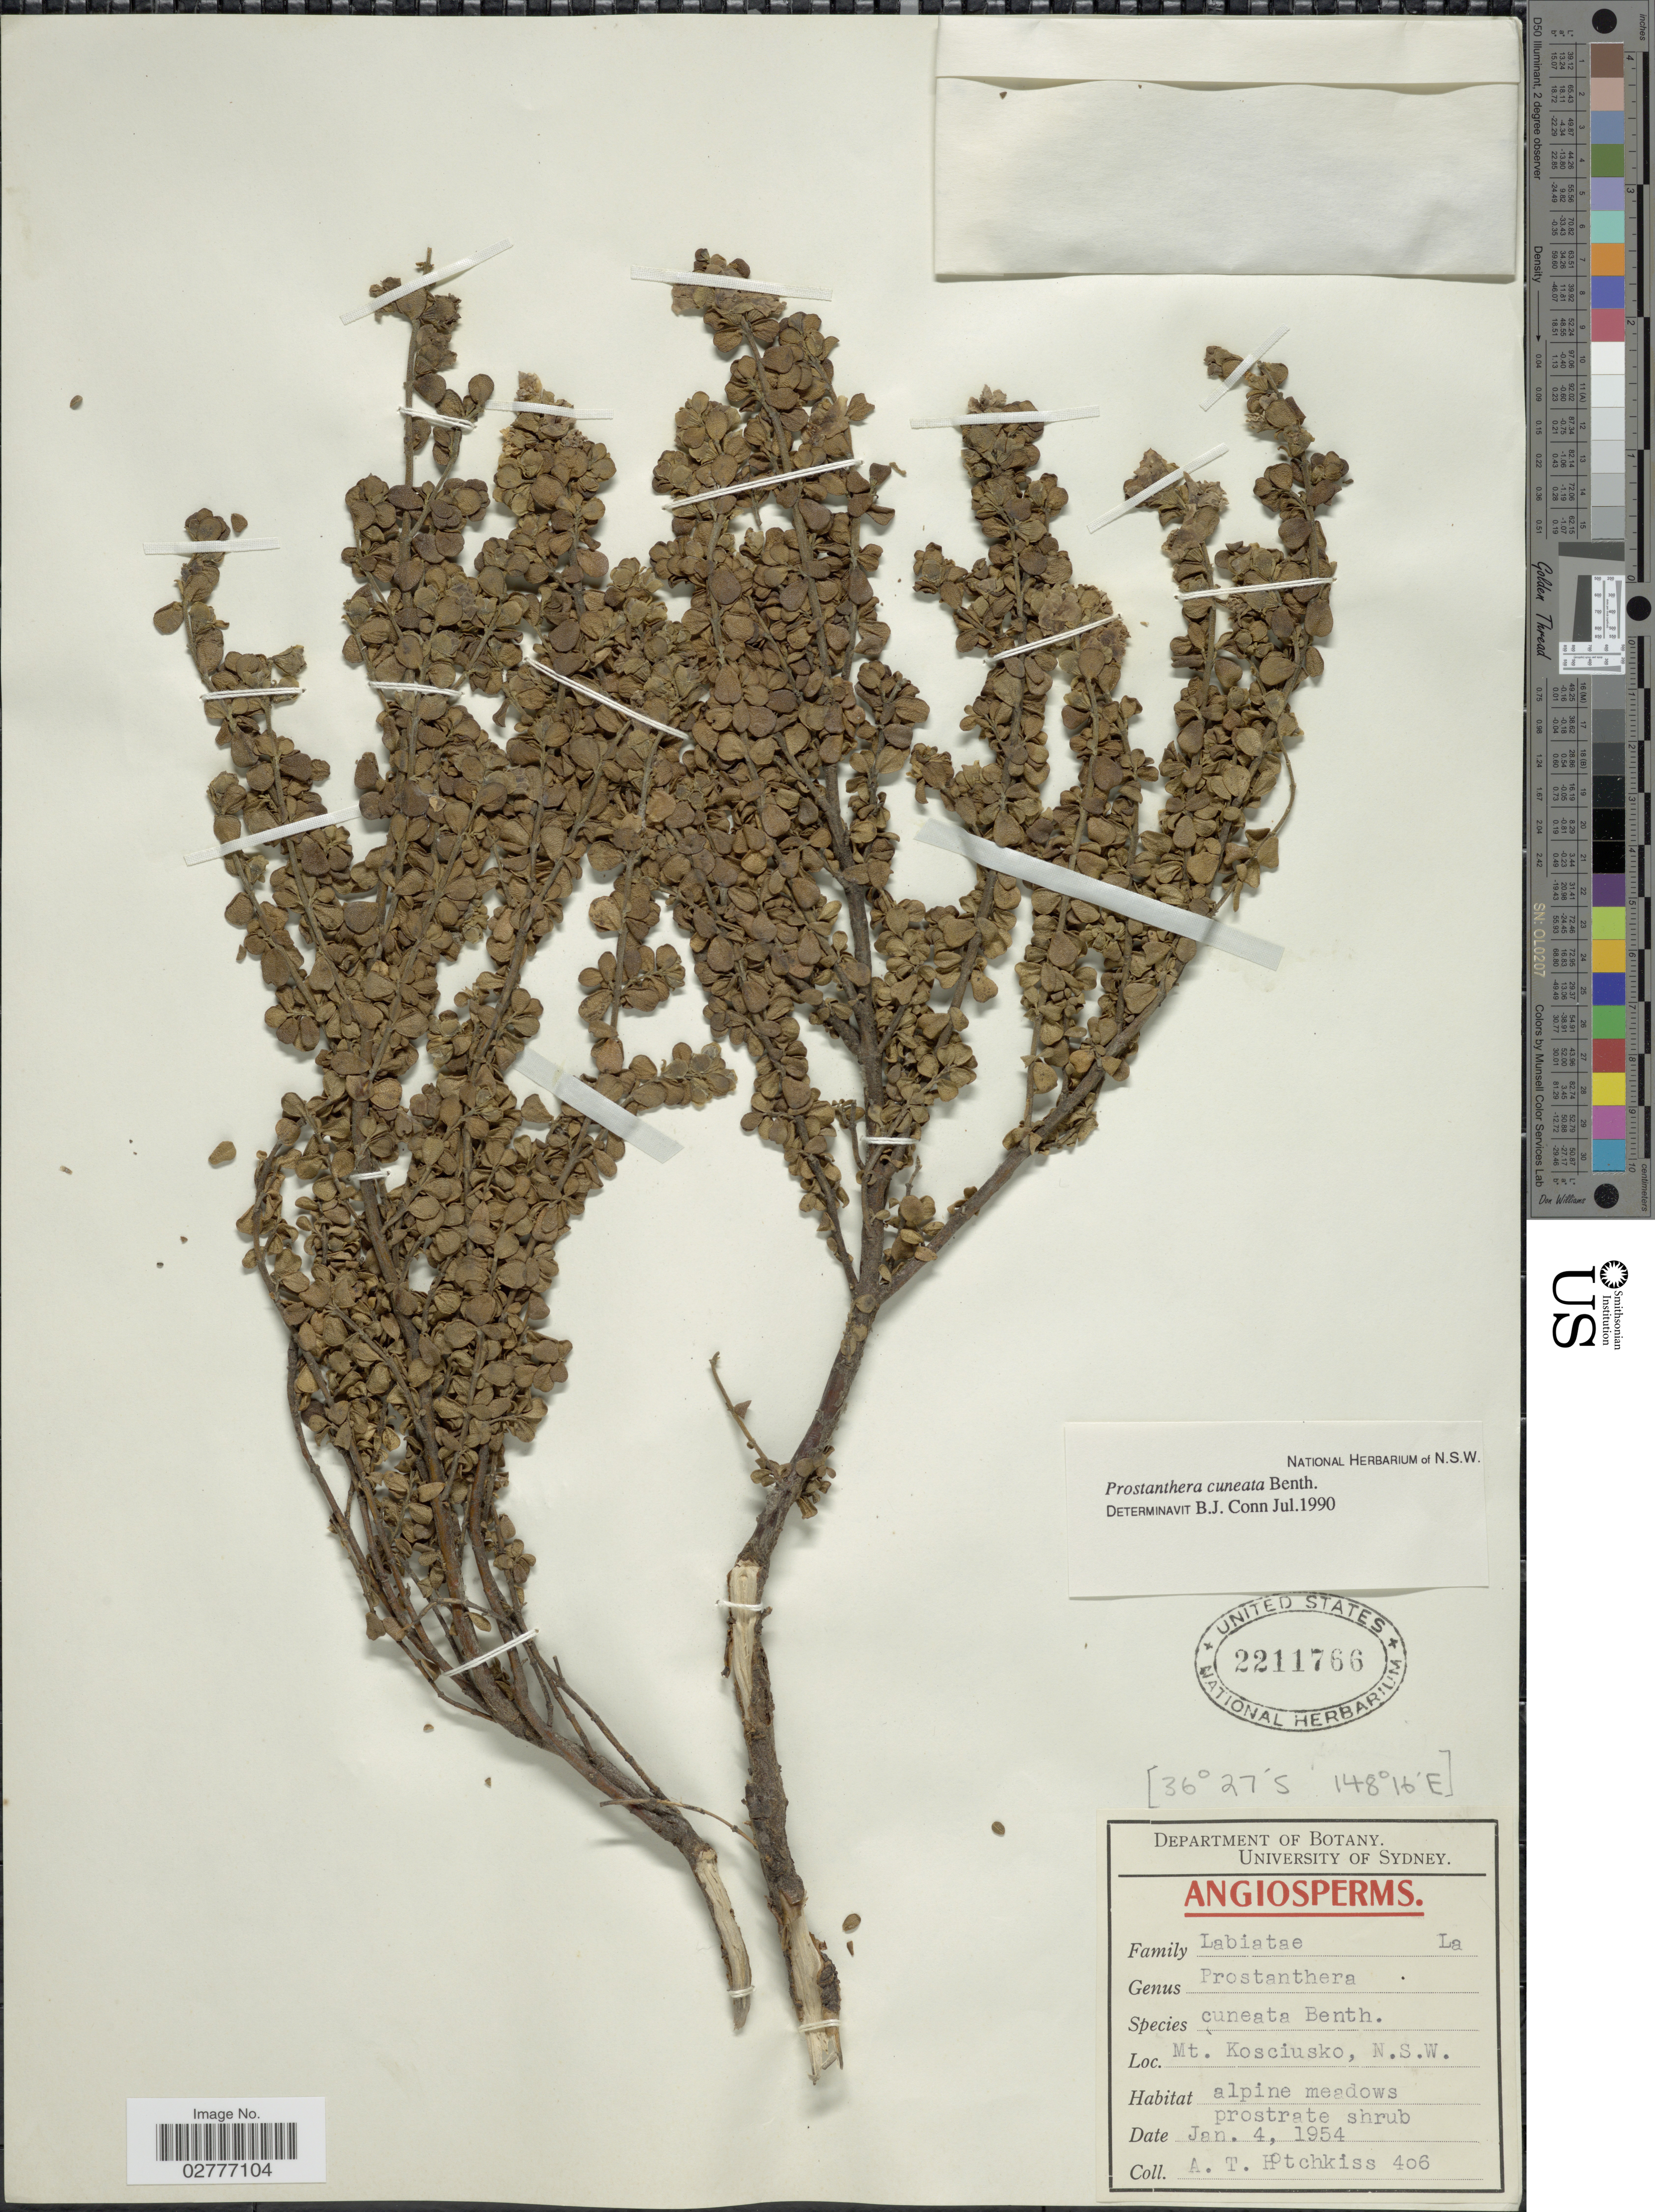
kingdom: Plantae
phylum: Tracheophyta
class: Magnoliopsida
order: Lamiales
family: Lamiaceae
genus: Prostanthera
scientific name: Prostanthera cuneata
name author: Benth.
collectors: A. Hotchkiss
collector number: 406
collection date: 1954-01-04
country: Australia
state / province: New South Wales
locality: Mt. Kosciusko, N.S.W.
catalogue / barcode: US 2211766